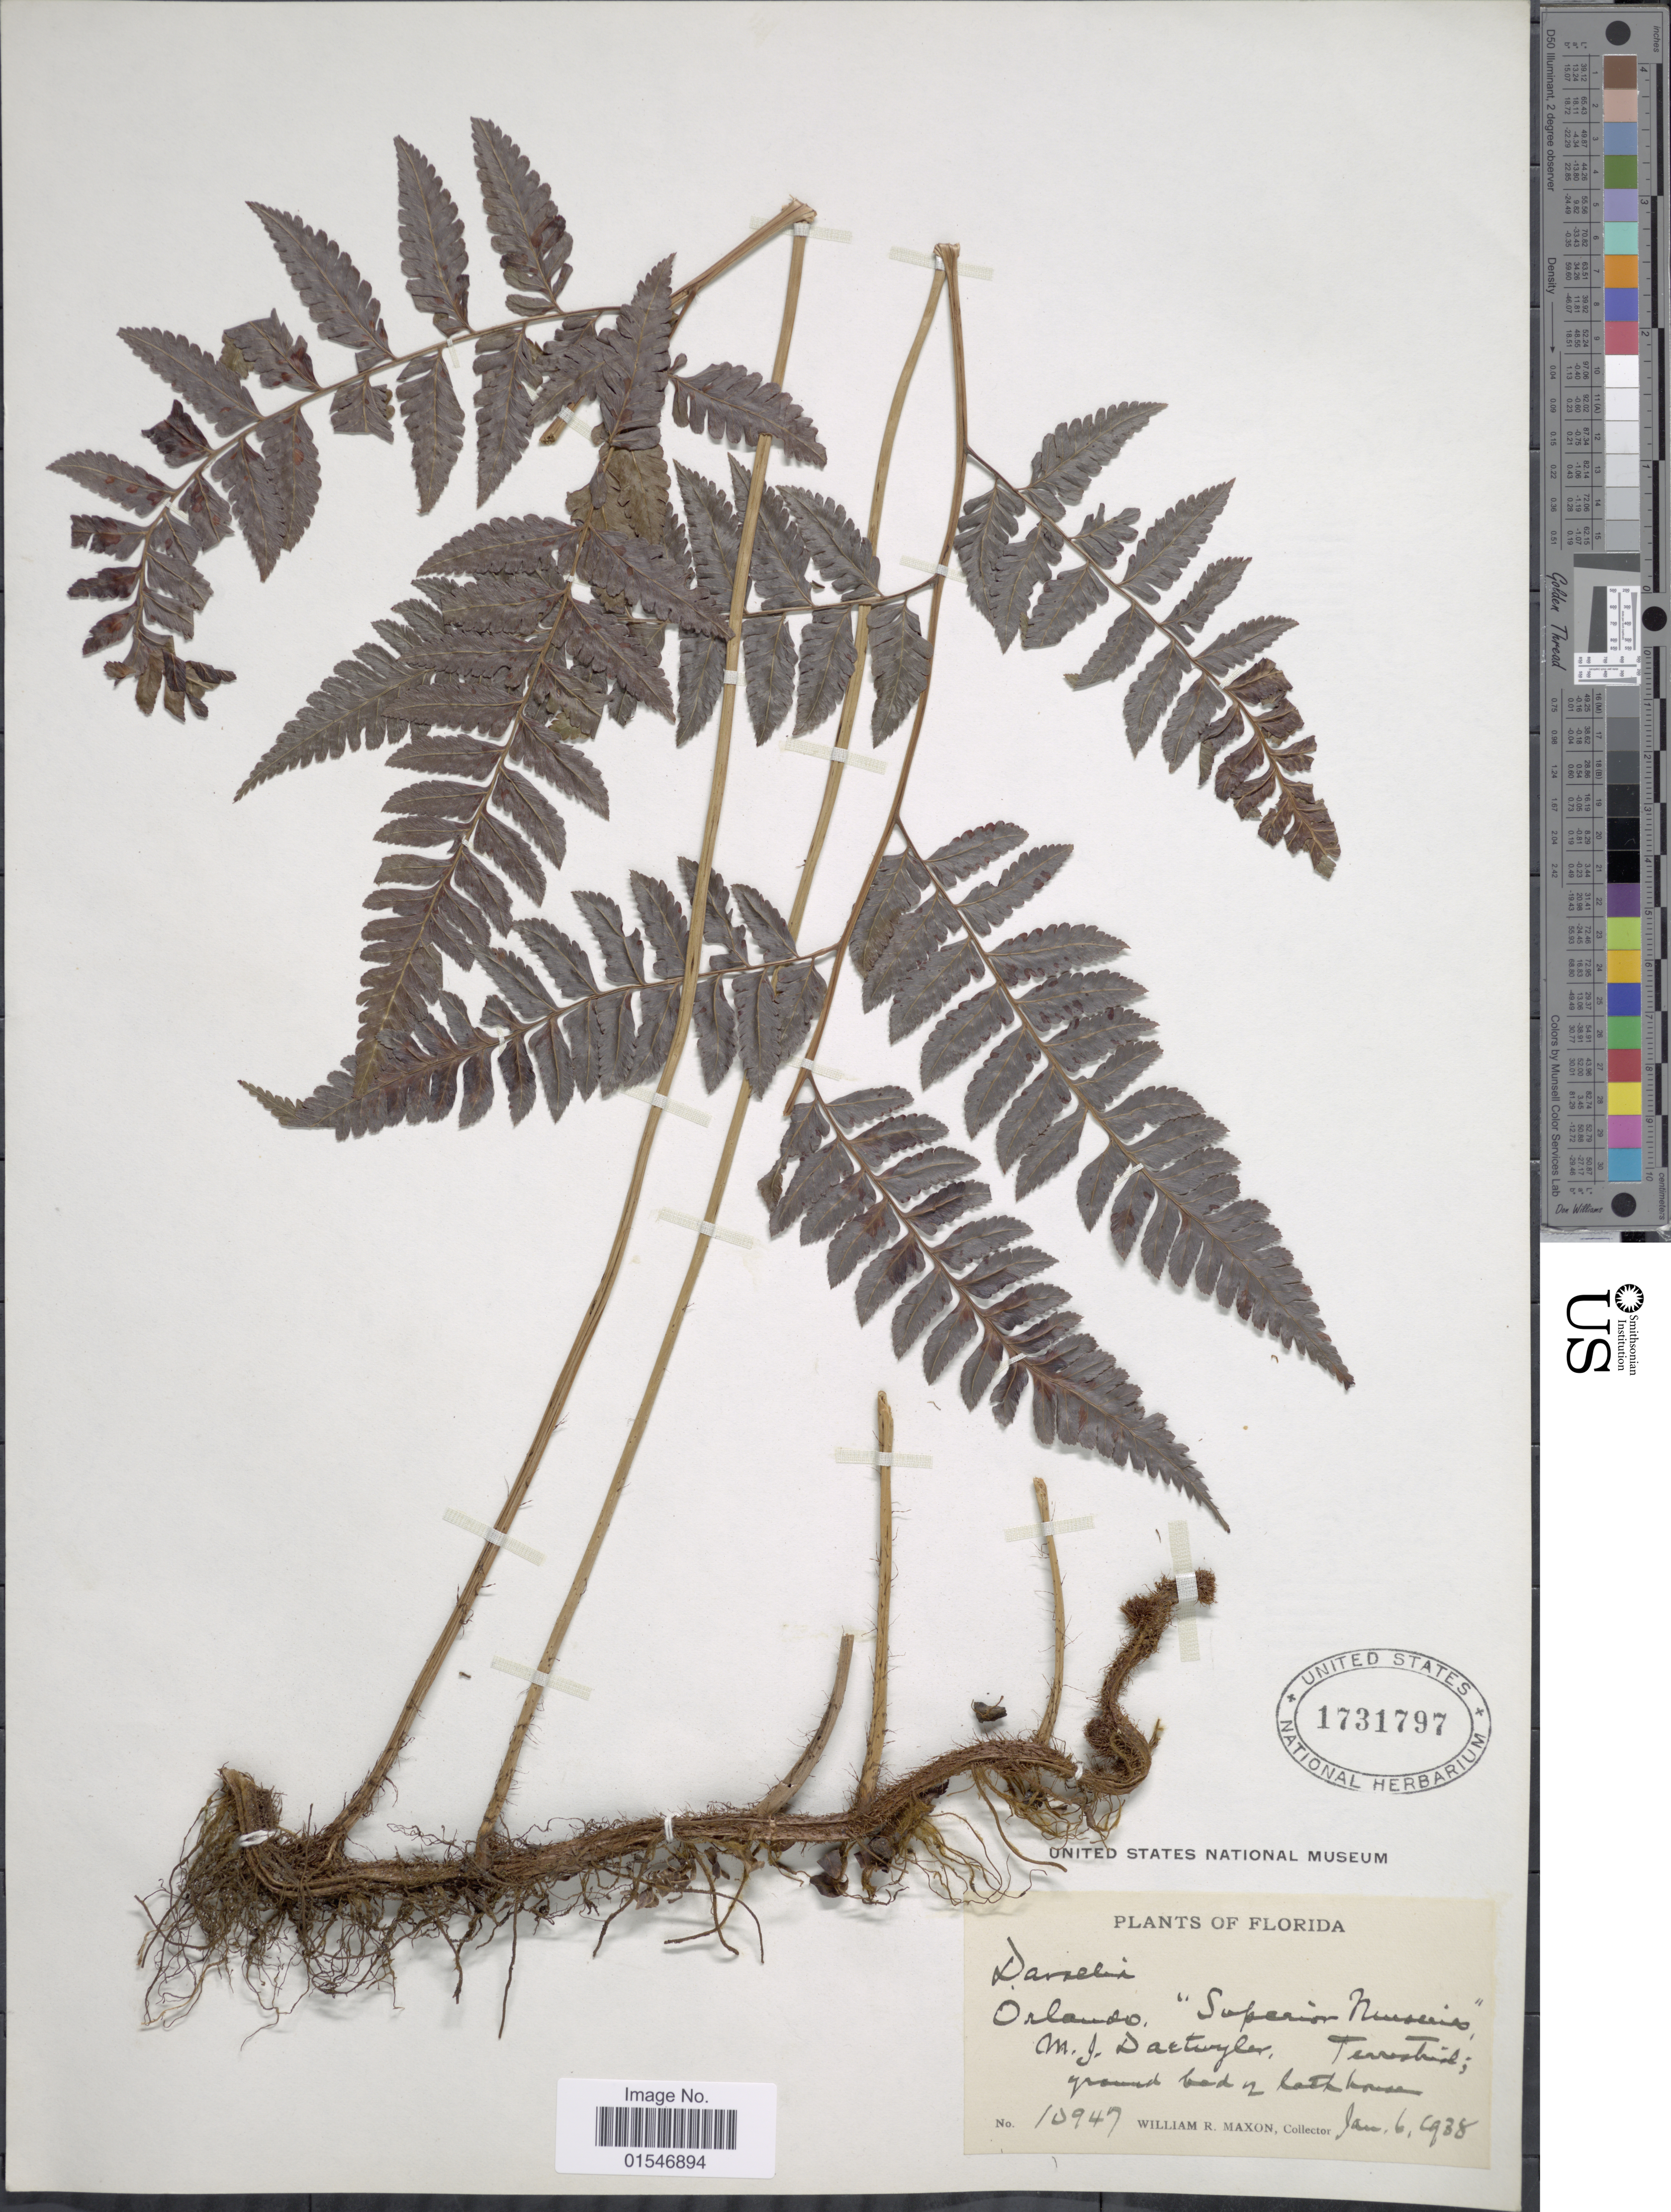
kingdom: Plantae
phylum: Tracheophyta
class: Polypodiopsida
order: Polypodiales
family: Dryopteridaceae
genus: Polybotrya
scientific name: Polybotrya sp.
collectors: W. R. Maxon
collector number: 10947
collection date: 1938-01-06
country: United States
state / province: Florida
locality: Orlando. "Superior Nurseries", M.J. Daetwyler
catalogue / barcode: US 1731797